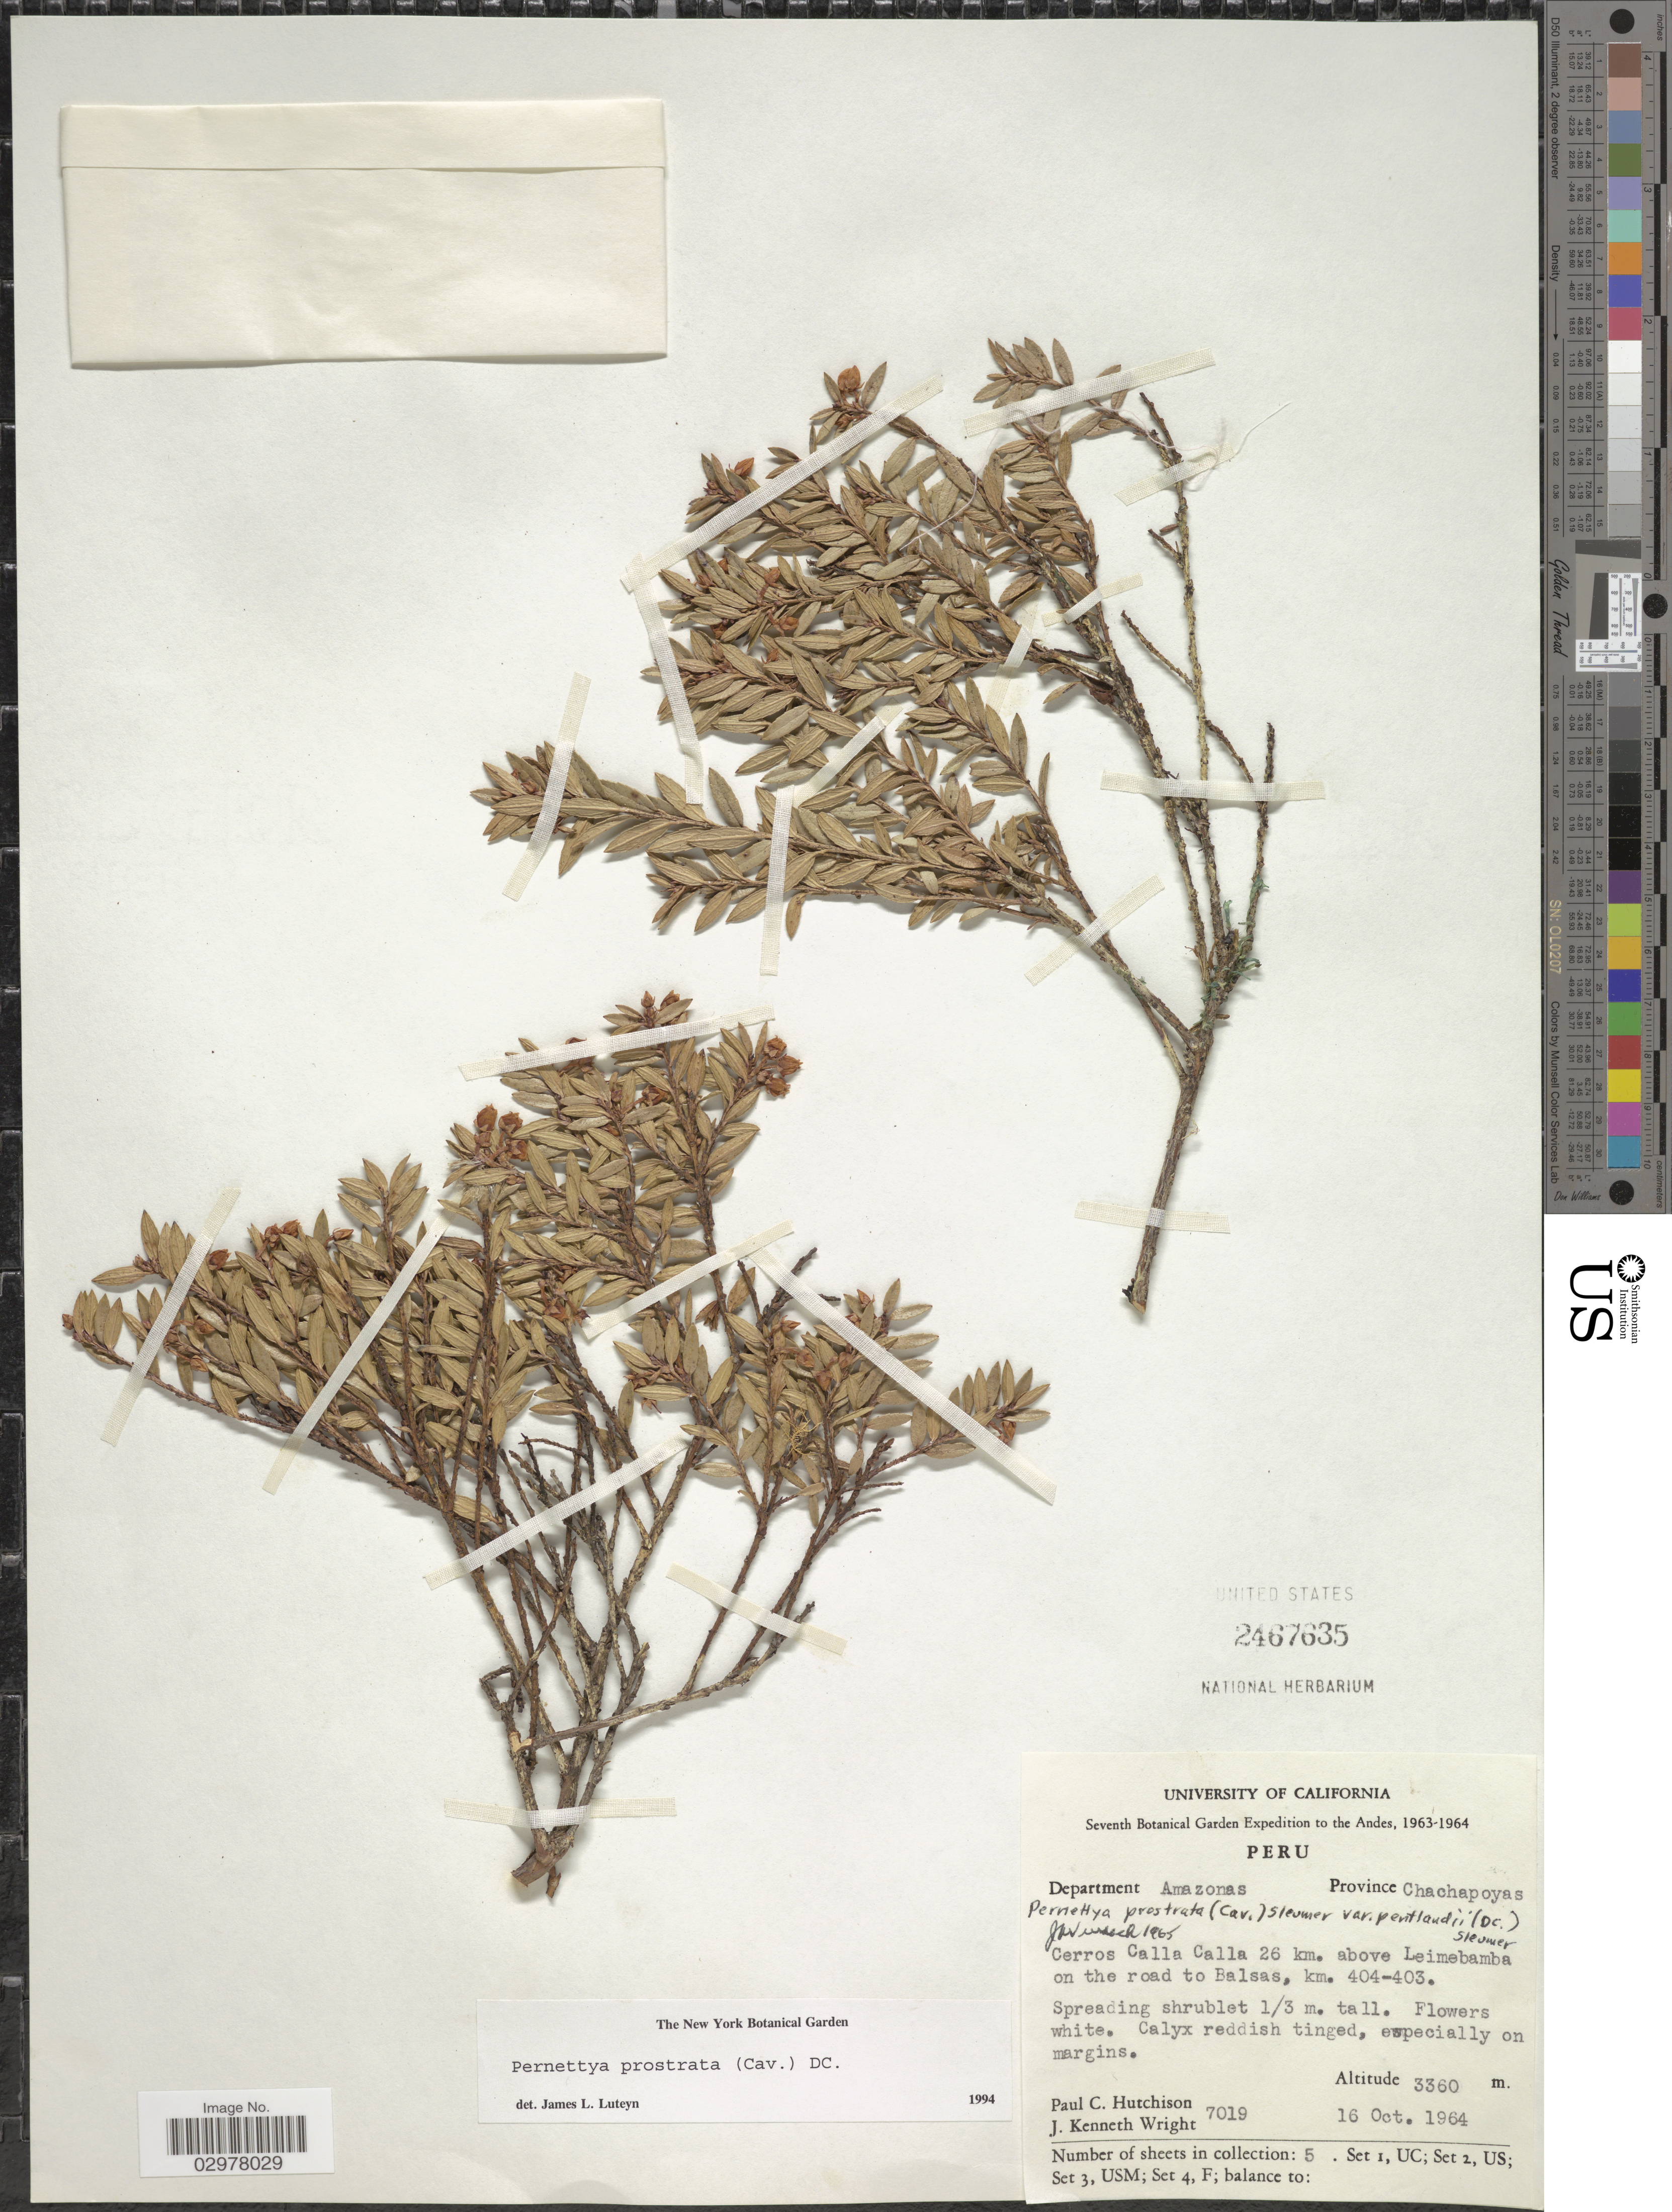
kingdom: Plantae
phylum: Tracheophyta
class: Magnoliopsida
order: Ericales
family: Ericaceae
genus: Pernettya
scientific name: Pernettya prostrata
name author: (Cav.) DC.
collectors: P. C. Hutchison & J. K. Wright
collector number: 7019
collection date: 1964-10-16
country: Peru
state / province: Amazonas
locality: Andes. Department Amazonas. Province Chachapoyas. Cerros Calla Calla 26 km. above Leimebamba on the road to Balsas, km. 404-403.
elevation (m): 3360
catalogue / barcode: US 2467635